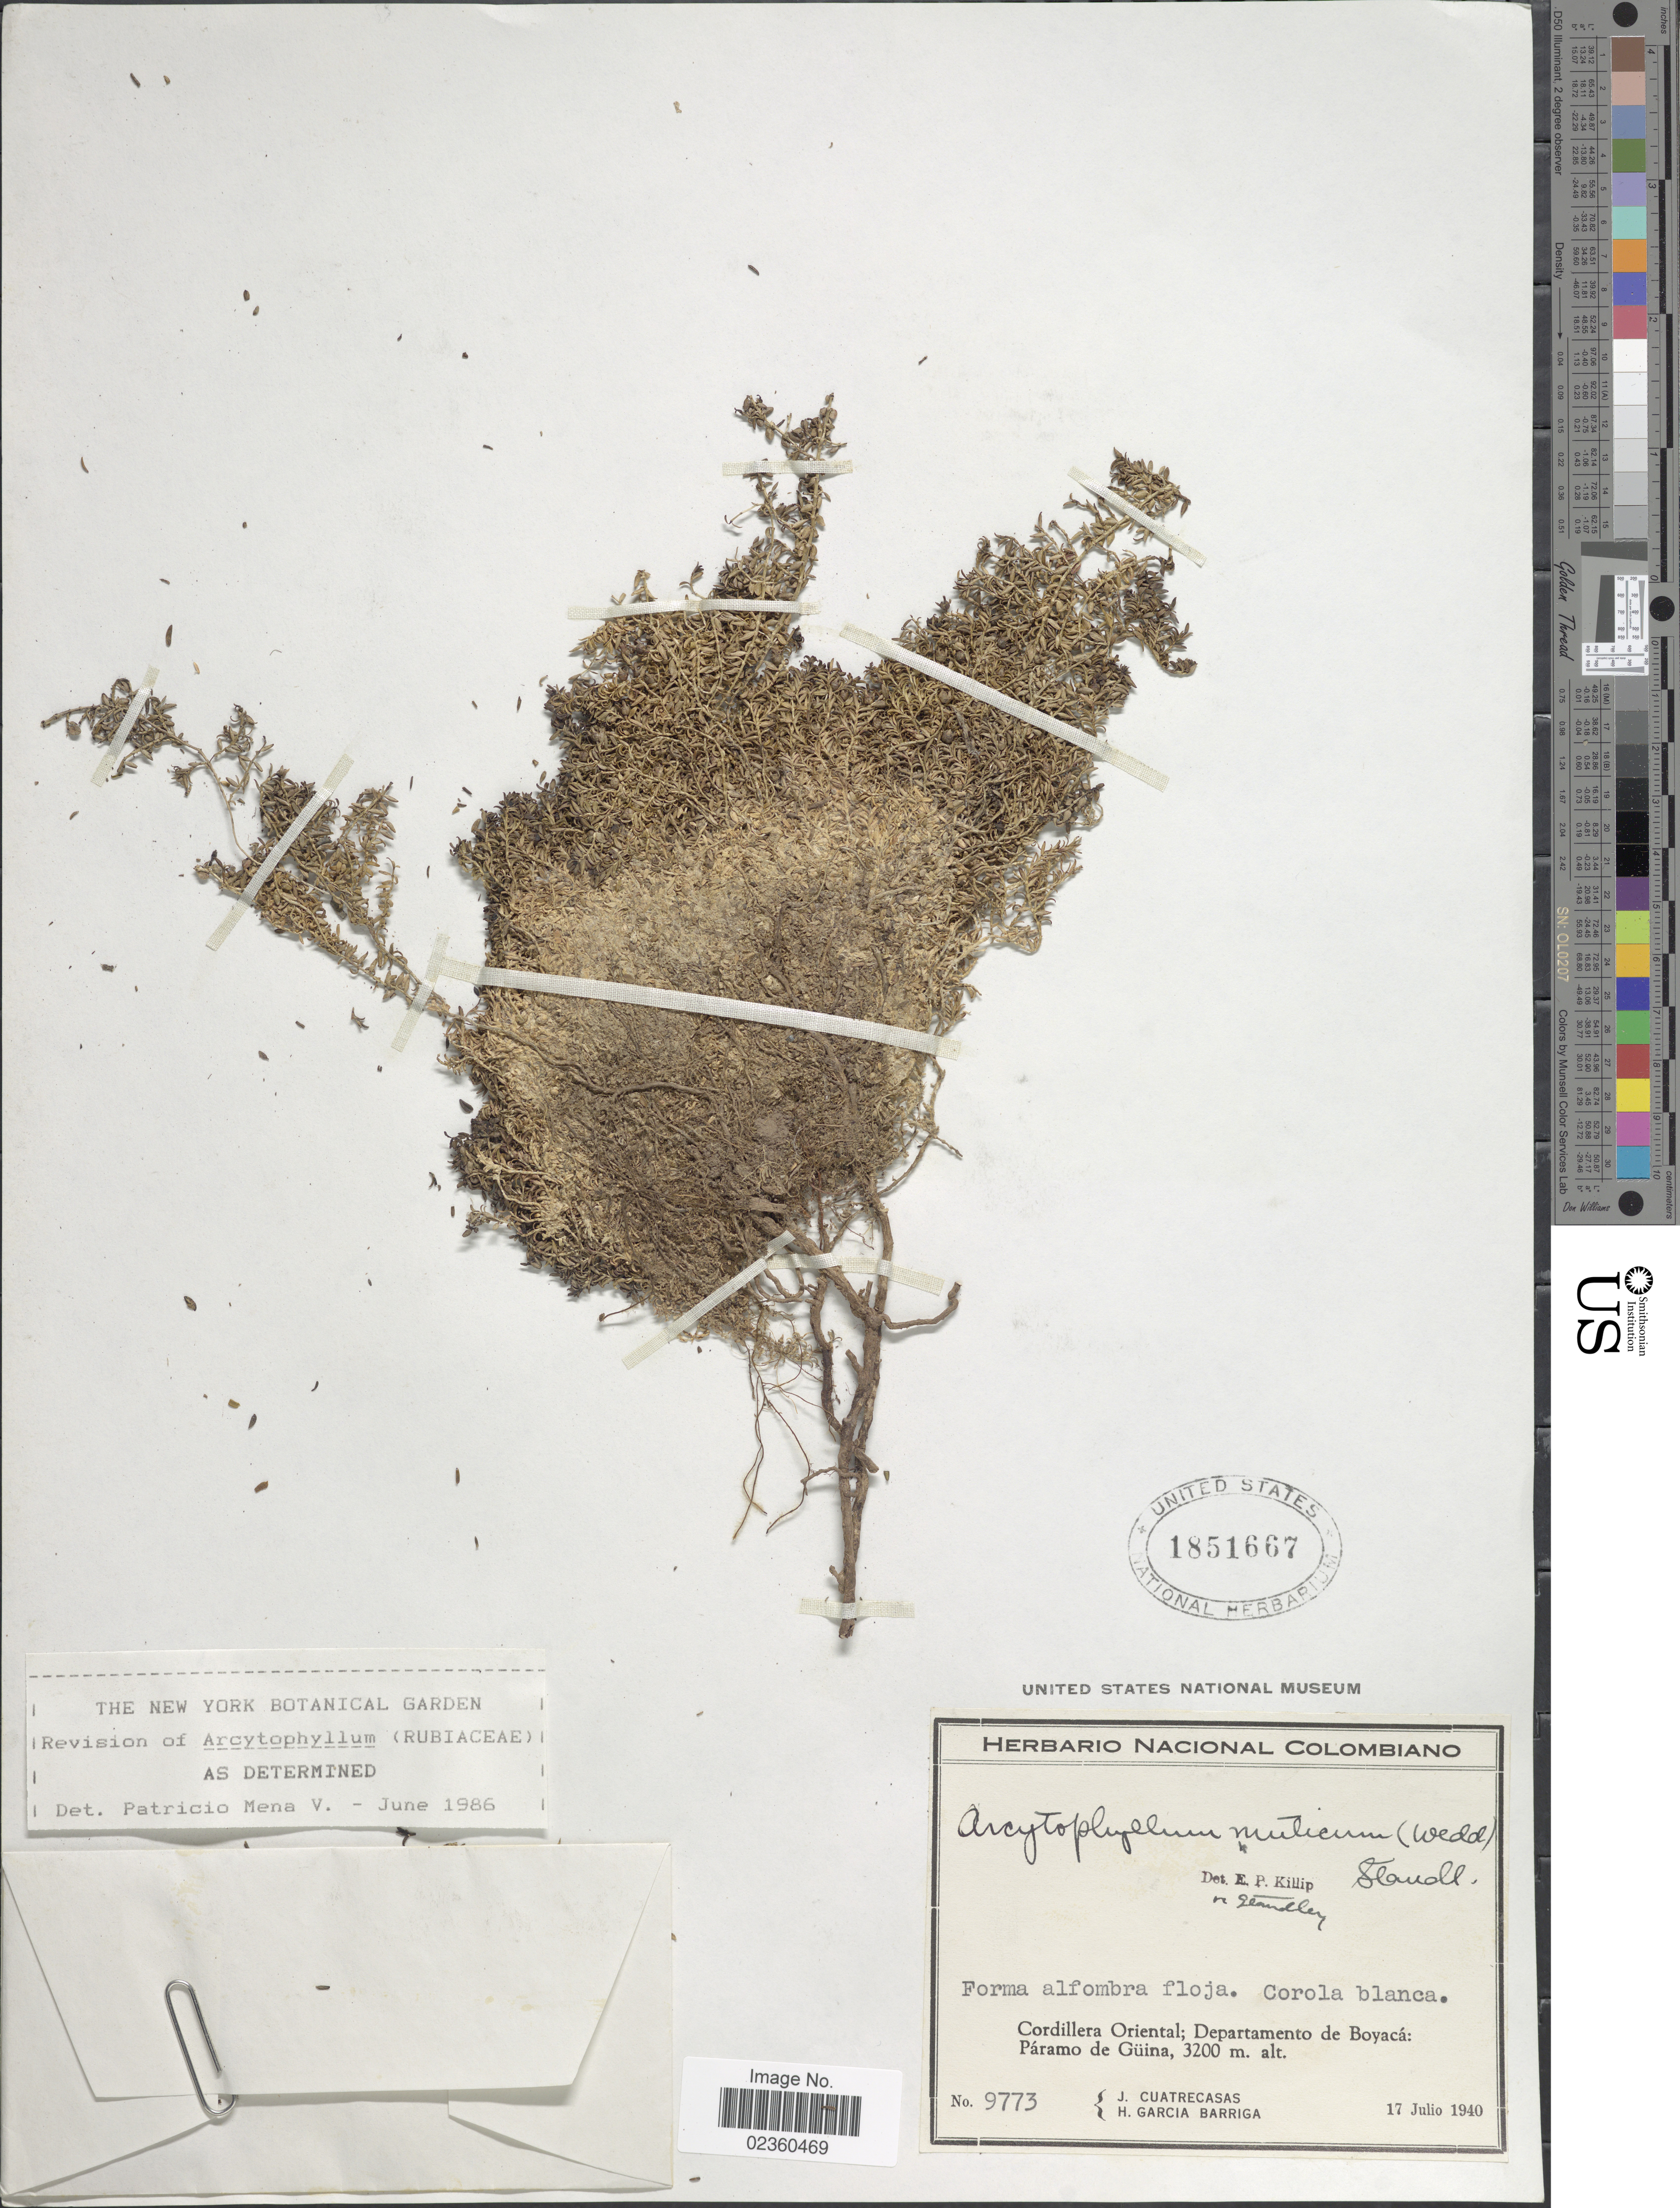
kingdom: Plantae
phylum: Tracheophyta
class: Magnoliopsida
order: Gentianales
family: Rubiaceae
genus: Arcytophyllum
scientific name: Arcytophyllum muticum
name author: (Wedd.) Standl.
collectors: J. Cuatrecasas & H. García Barriga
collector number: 9773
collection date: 1940-07-17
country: Colombia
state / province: Boyacá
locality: Cordillera Oriental; Departamento de Boyacá: Páramo de Güina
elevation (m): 3200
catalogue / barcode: US 1851667